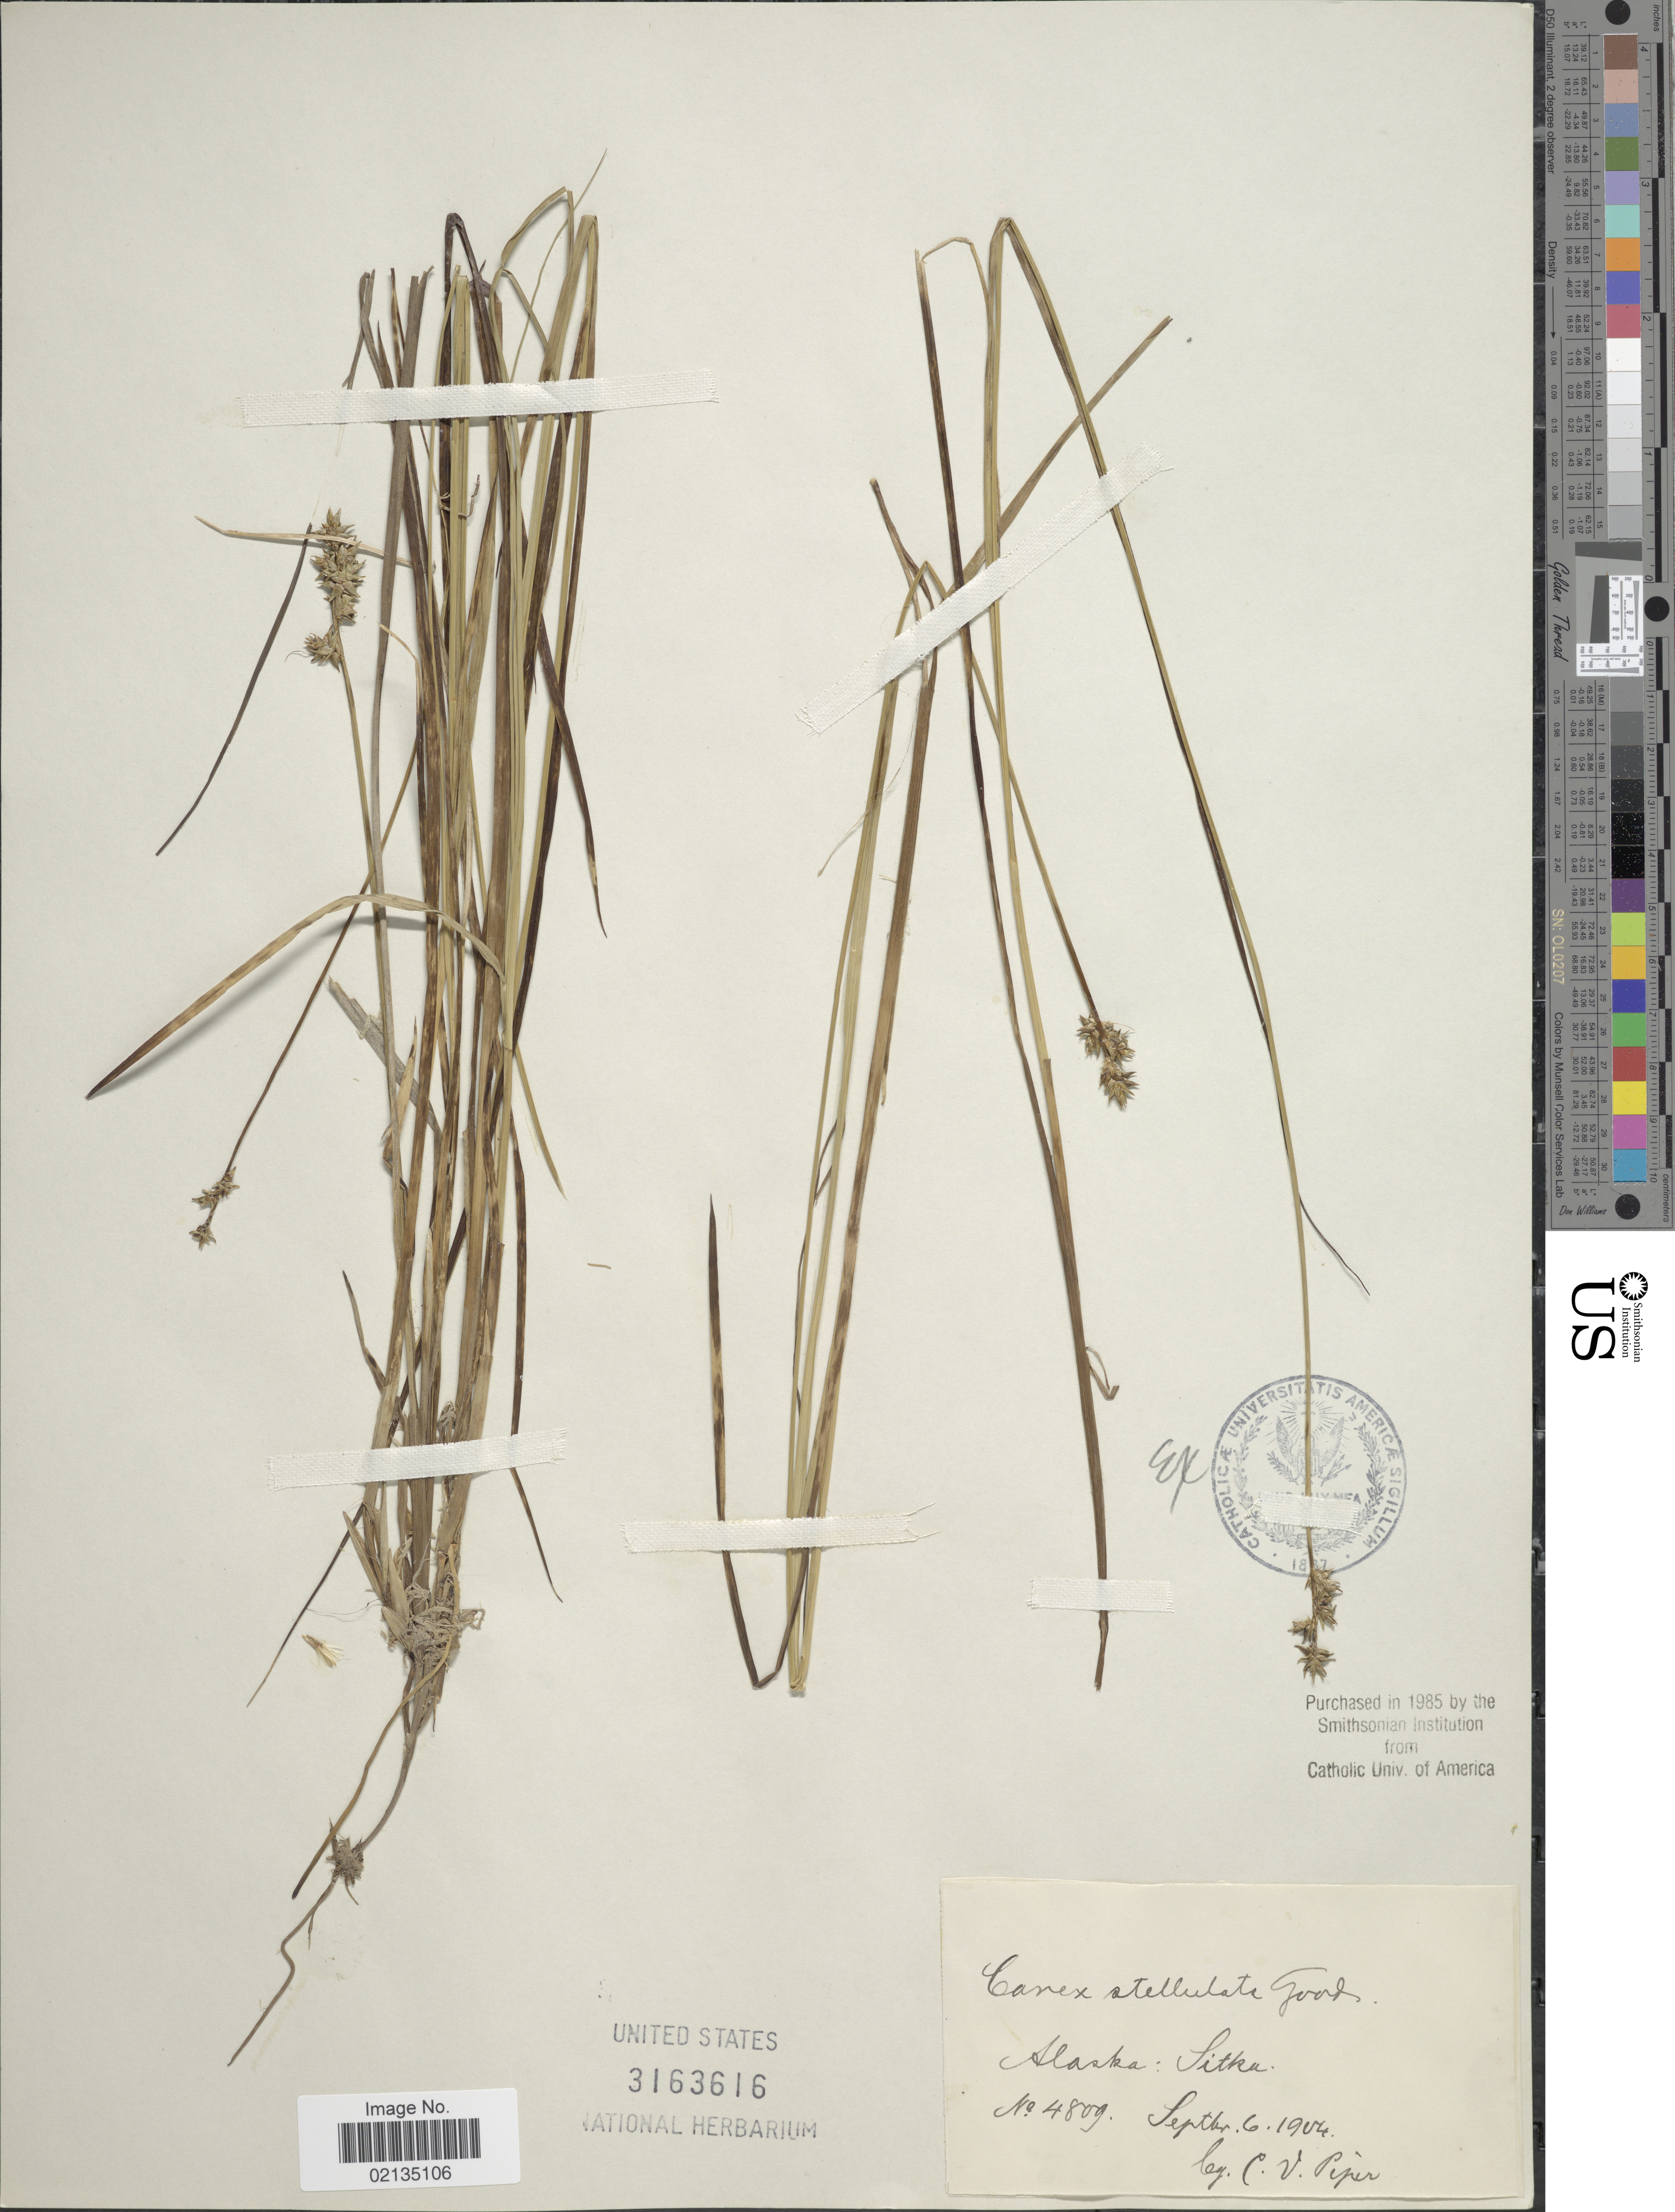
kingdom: Plantae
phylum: Tracheophyta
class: Liliopsida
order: Poales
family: Cyperaceae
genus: Carex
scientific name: Carex echinata subsp. echinata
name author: Murray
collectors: C. V. Piper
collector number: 4809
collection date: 1904-09-06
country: United States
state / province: Alaska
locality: Alaska: Sitka.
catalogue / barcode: US 3163616